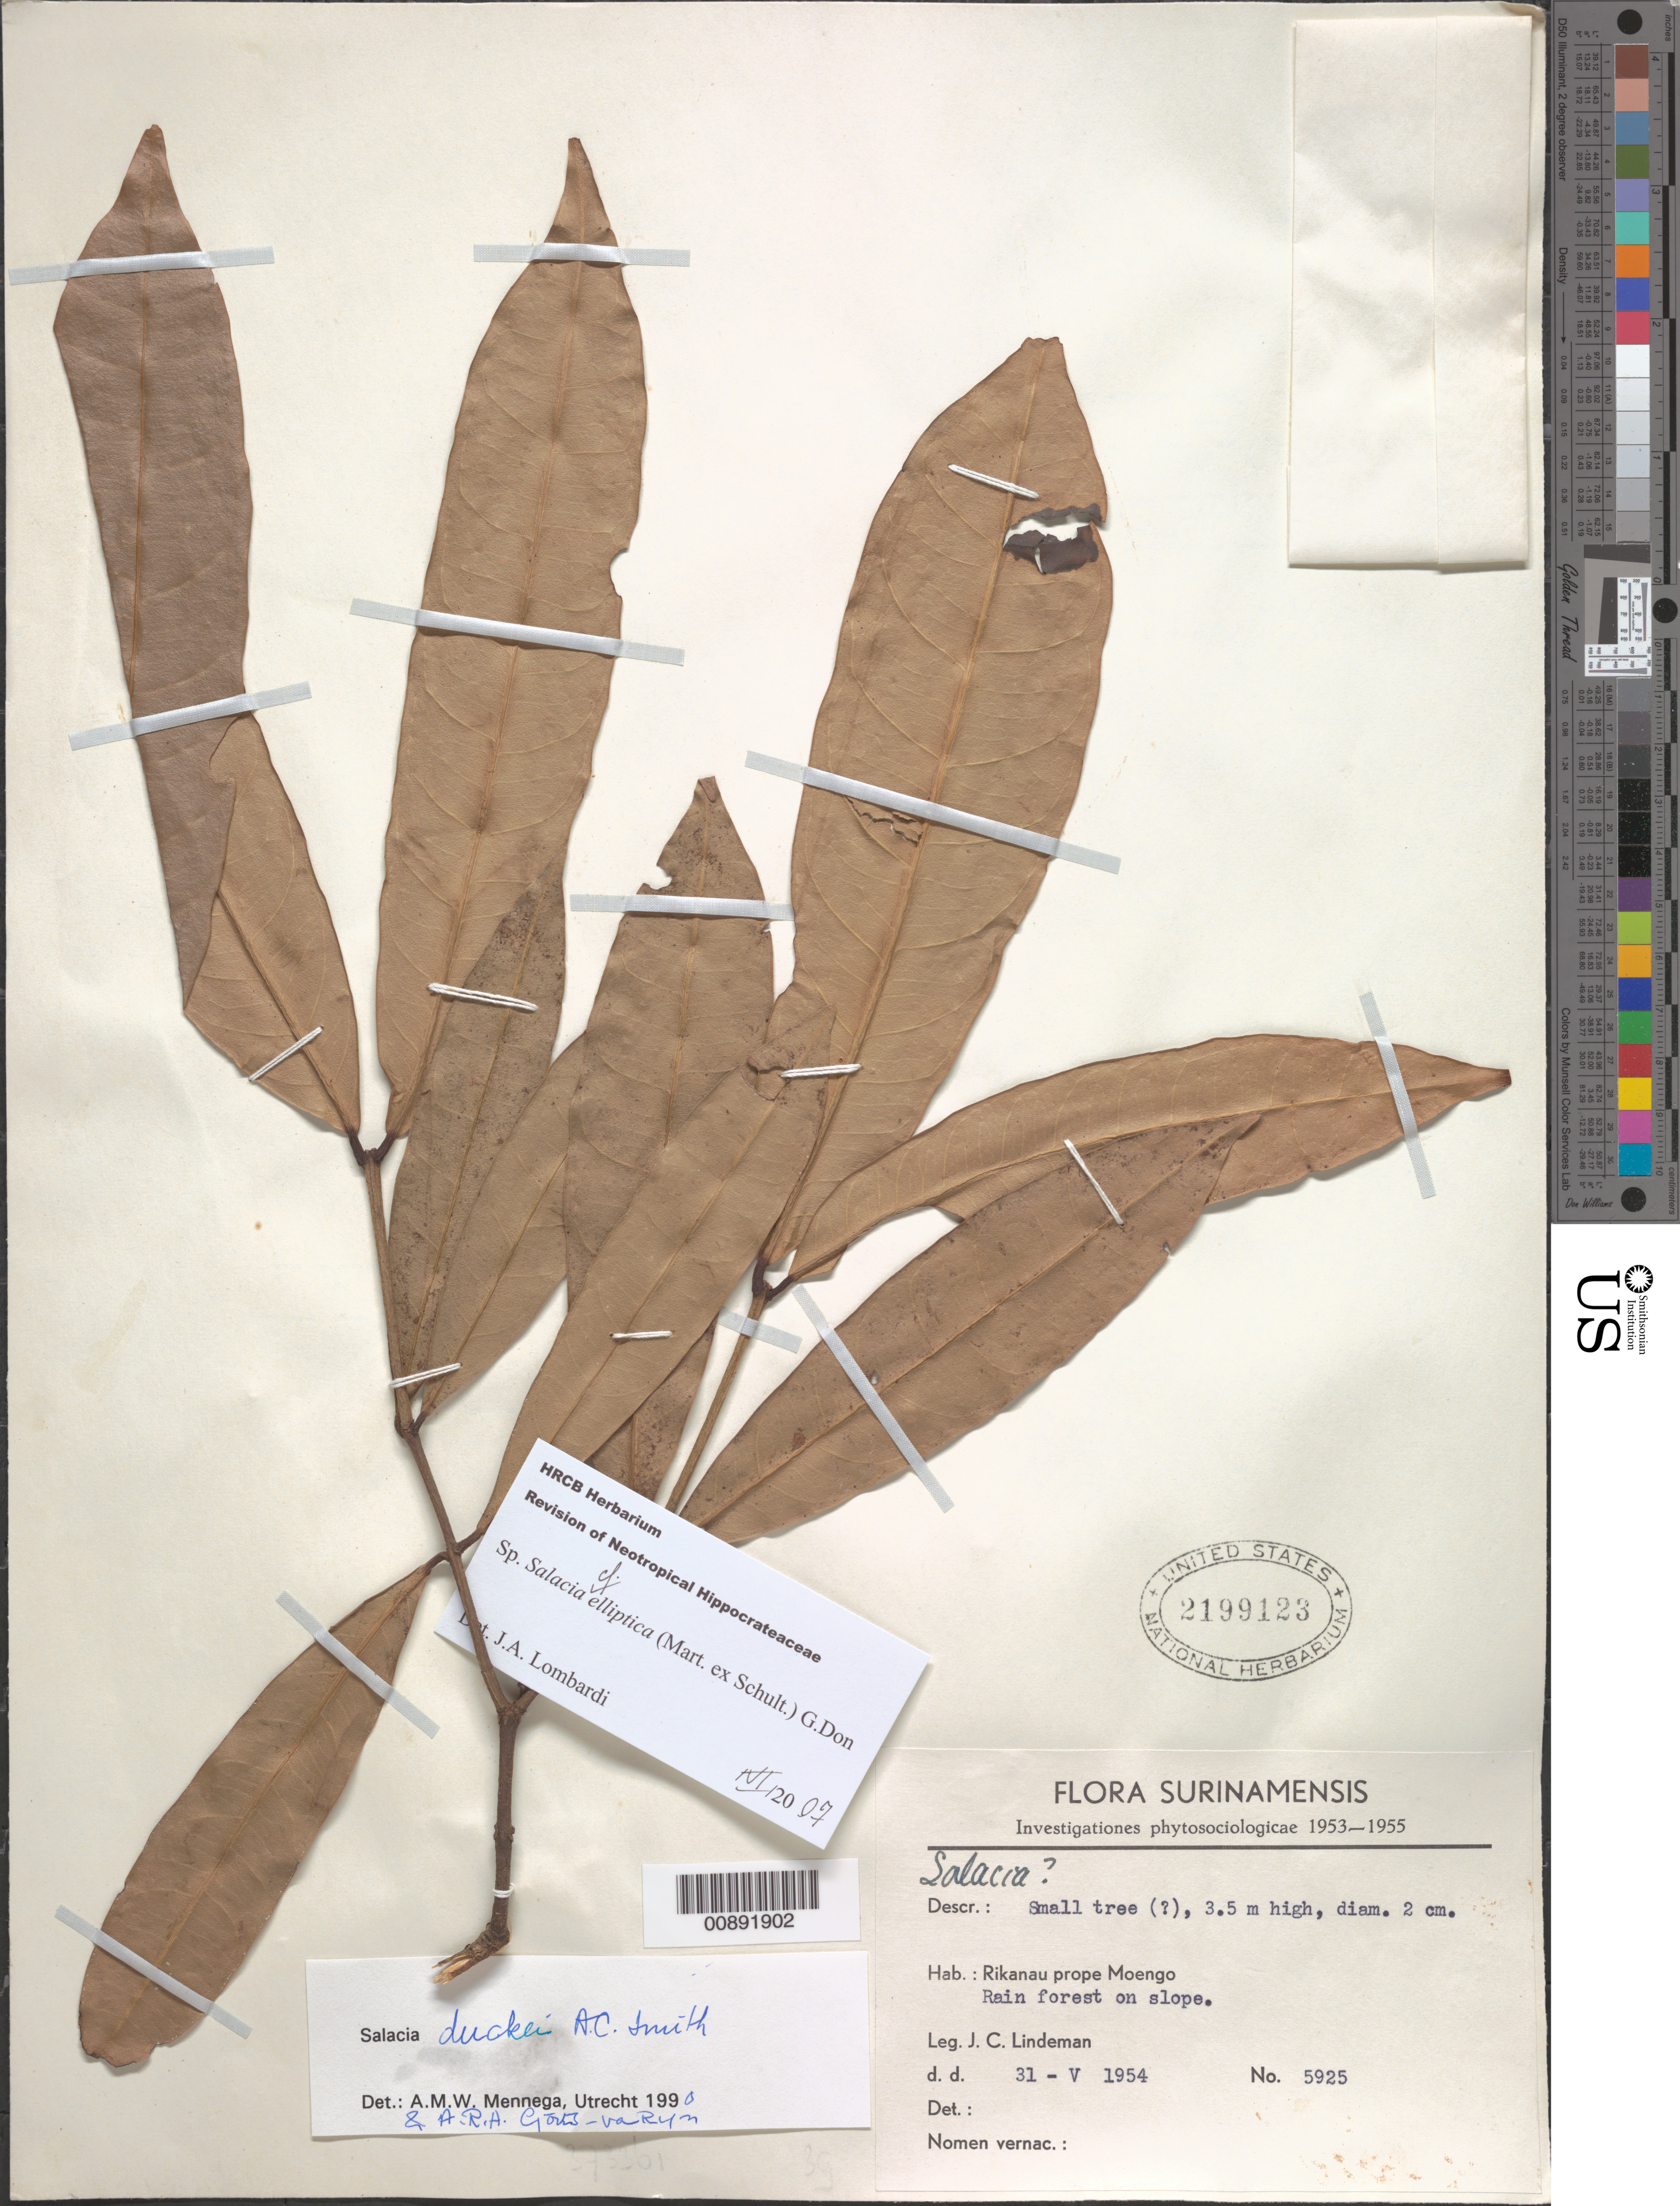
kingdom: Plantae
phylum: Tracheophyta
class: Magnoliopsida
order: Celastrales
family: Celastraceae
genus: Salacia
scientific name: Salacia duckei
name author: A.C. Sm.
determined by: Mennega, A. M.; Görts-van Rijn, A. R.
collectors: J. C. Lindeman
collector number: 5925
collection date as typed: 31-May-54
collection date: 1954-05-31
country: Suriname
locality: Rikanau, near Moengo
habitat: Rainforest on slope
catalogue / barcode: US 2199123